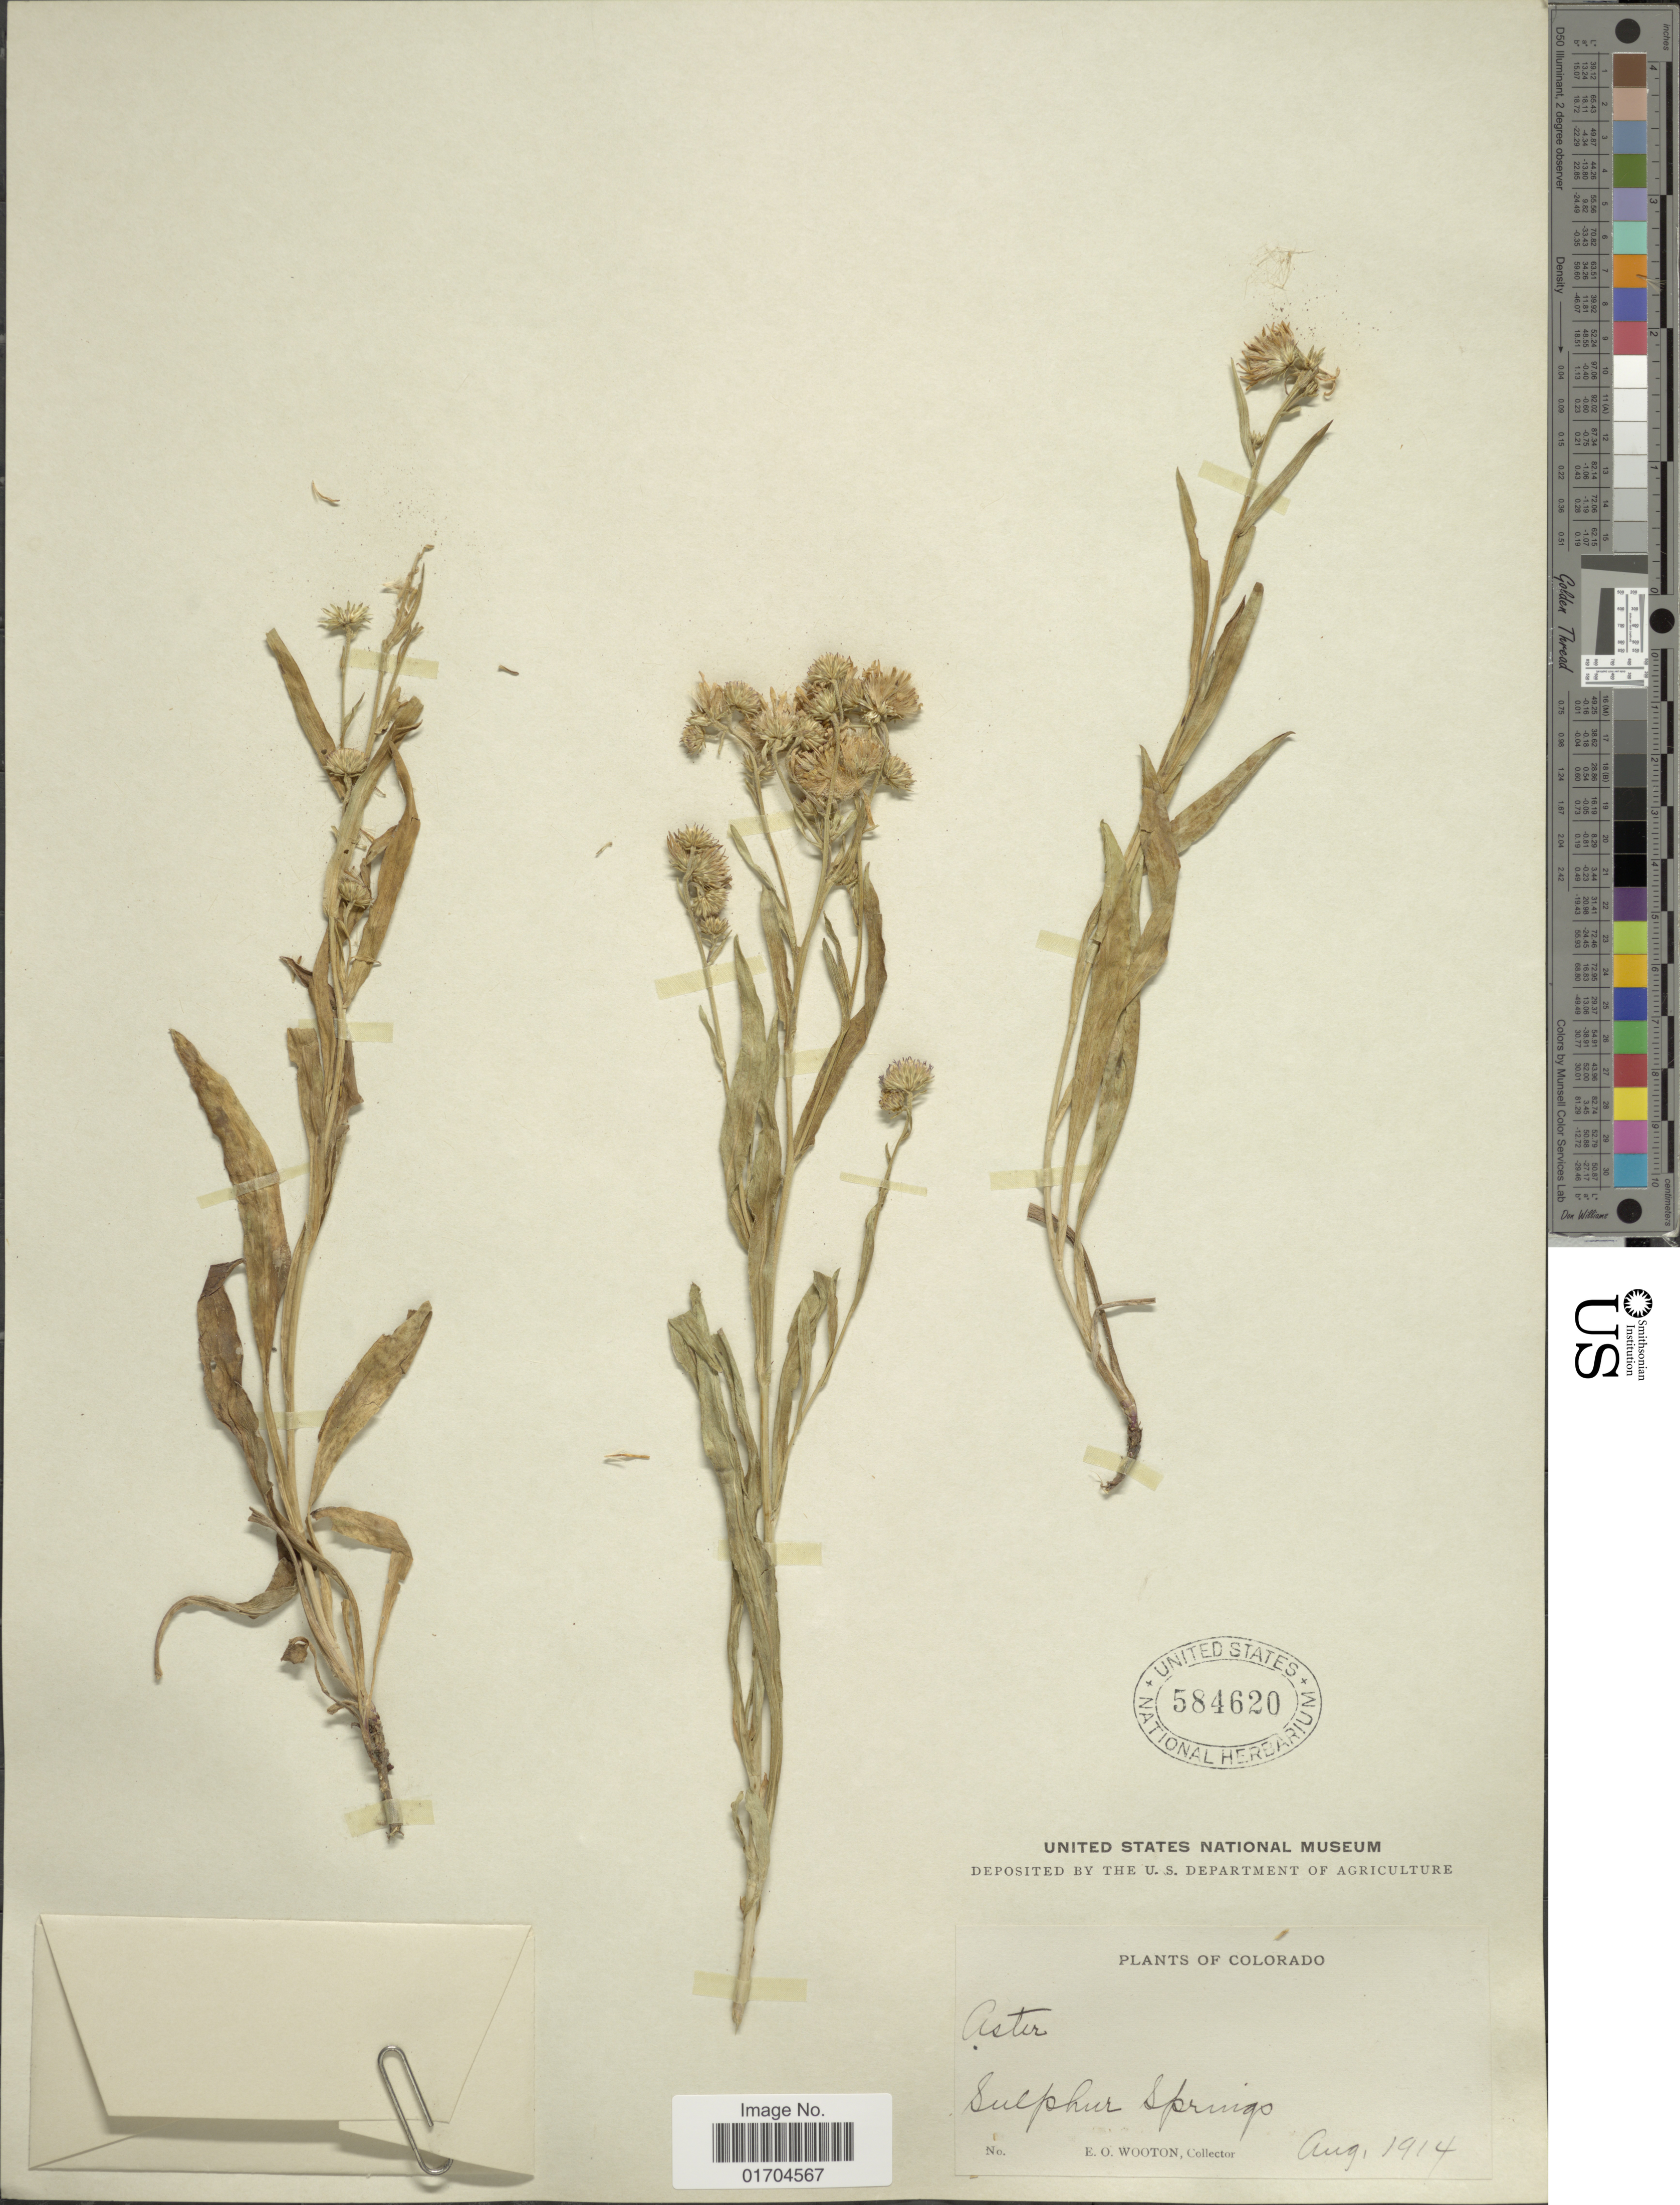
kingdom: Plantae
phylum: Tracheophyta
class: Magnoliopsida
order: Asterales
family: Asteraceae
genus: Symphyotrichum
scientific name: Symphyotrichum sp.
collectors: E. O. Wooton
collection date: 1914-08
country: United States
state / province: Colorado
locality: Sulphur springs.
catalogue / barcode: US 584620